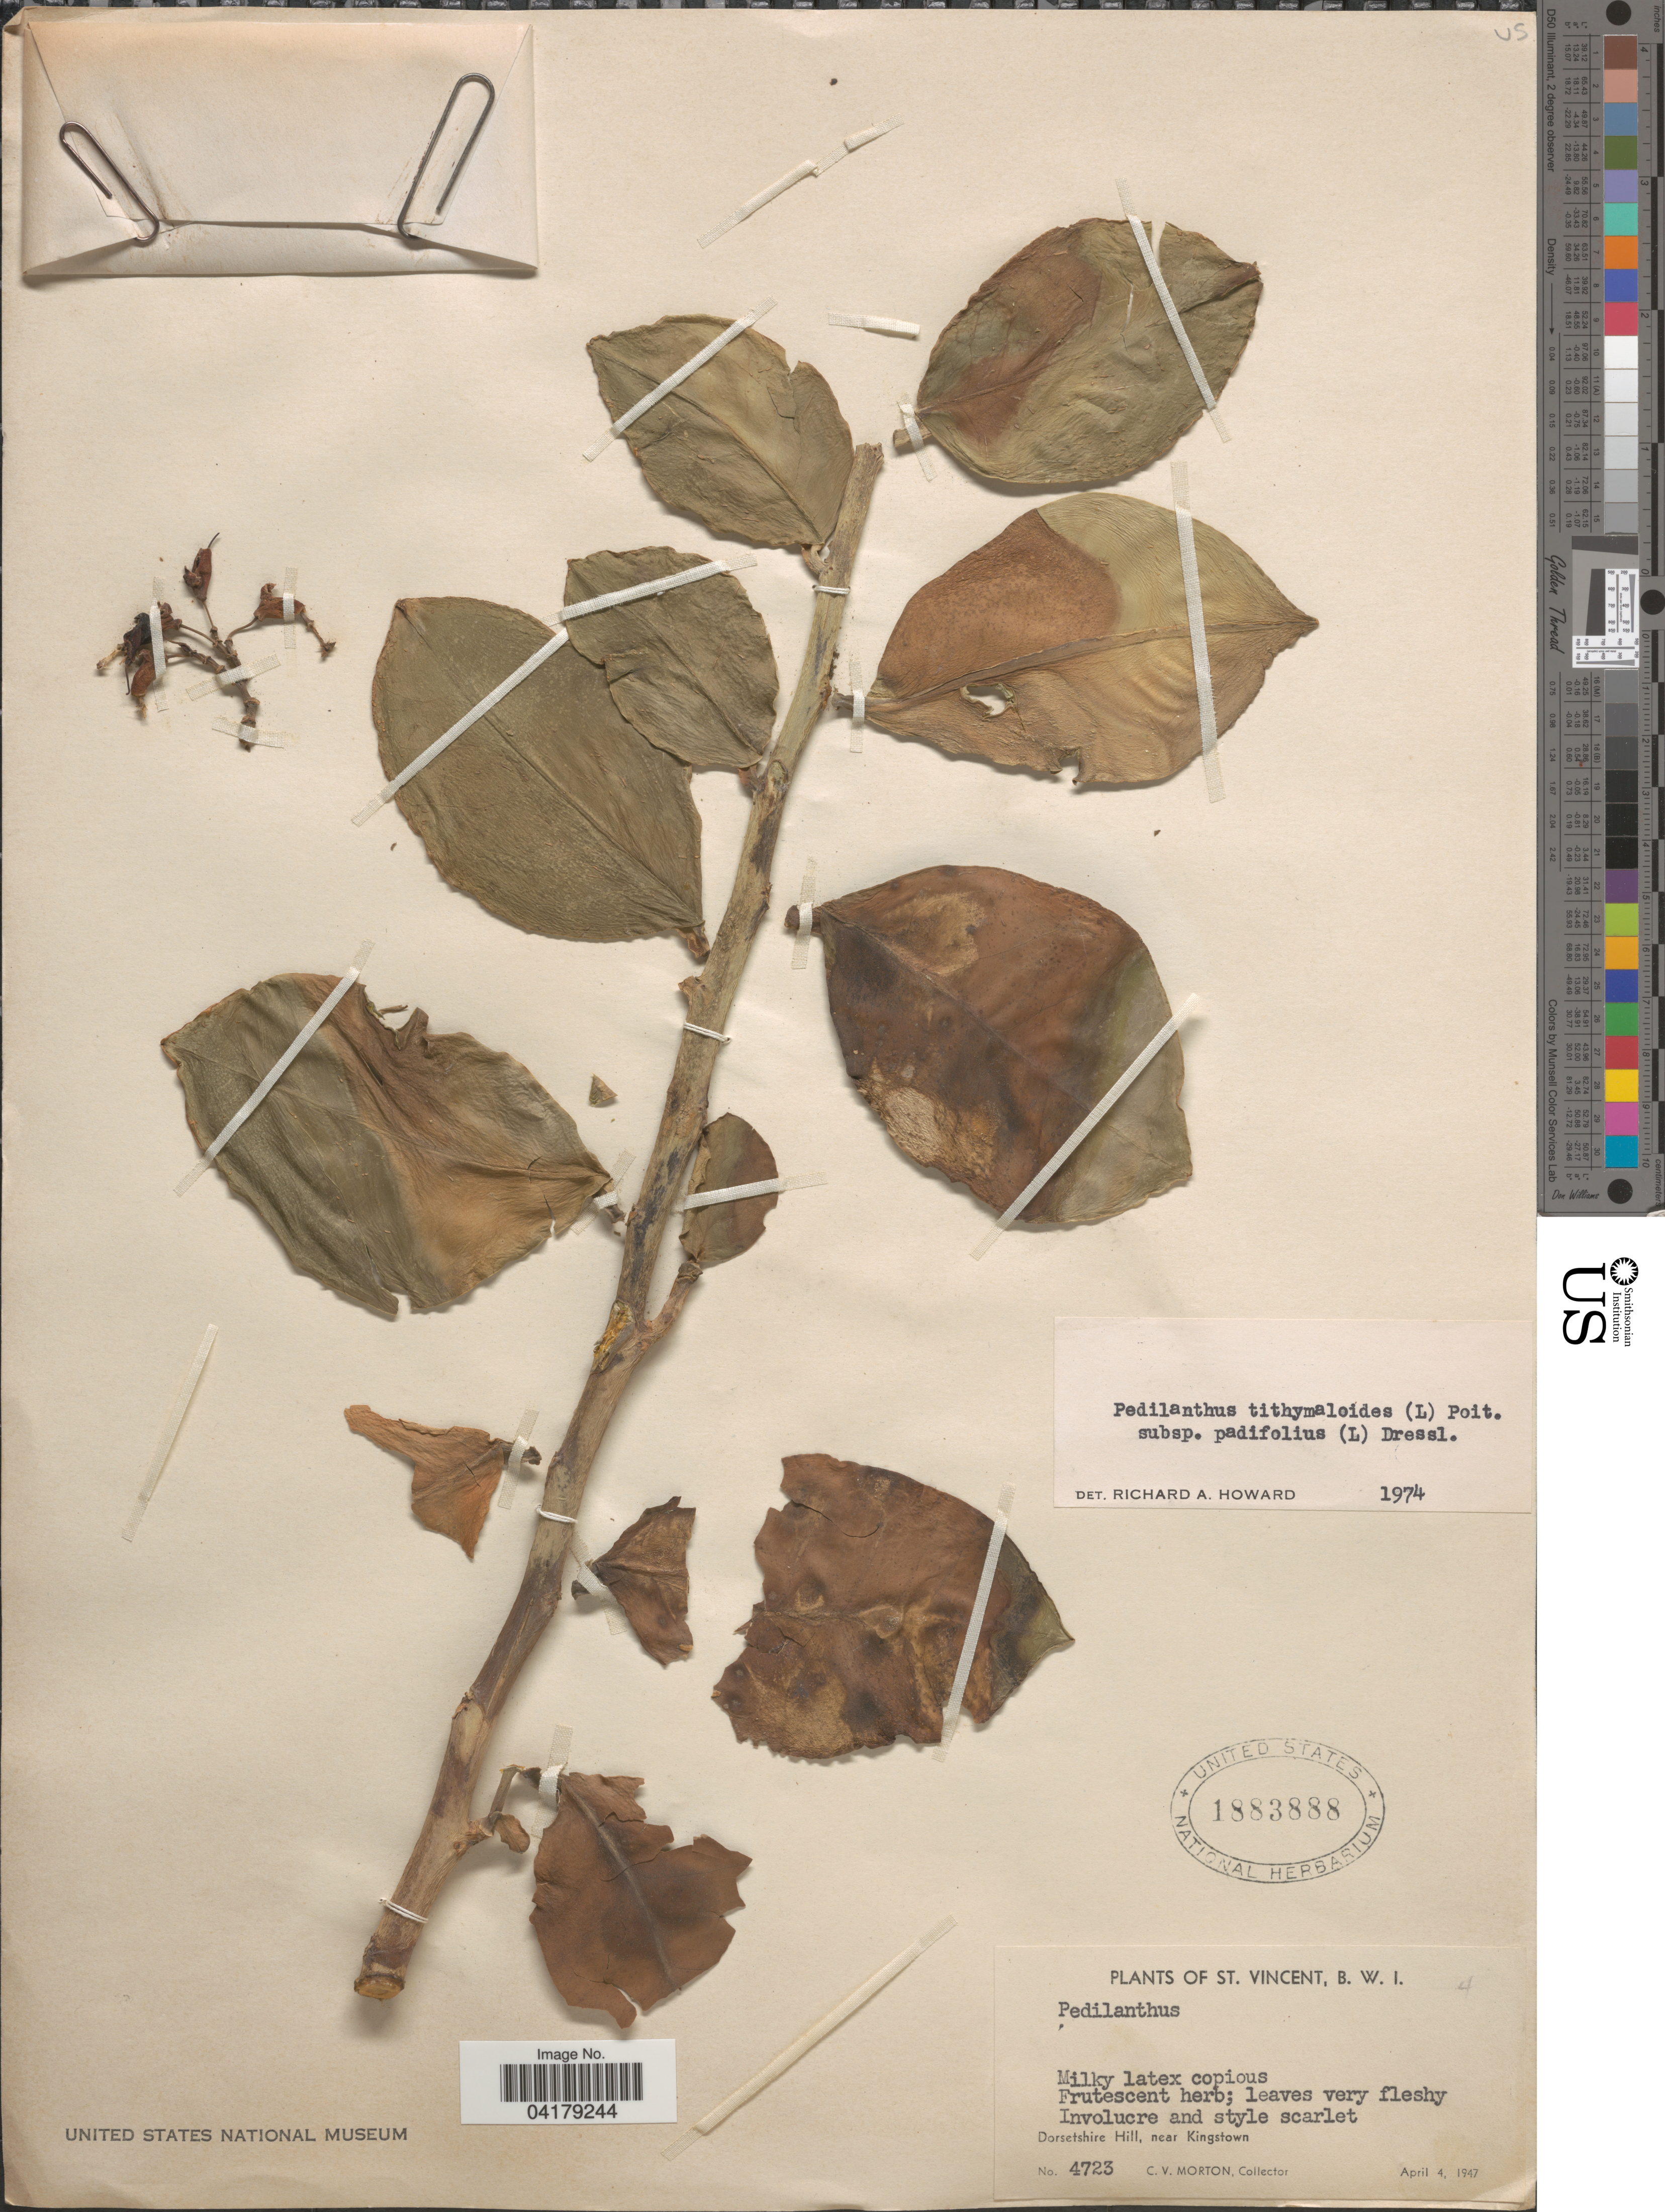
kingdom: Plantae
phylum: Tracheophyta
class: Magnoliopsida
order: Malpighiales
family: Euphorbiaceae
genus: Pedilanthus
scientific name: Pedilanthus tithymaloides subsp. padifolius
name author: (L.) Dressler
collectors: C. V. Morton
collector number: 4723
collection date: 1947-04-04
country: St. Vincent - Grenadines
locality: St. Vincent. Dorsetshire Hill, near Kingstown.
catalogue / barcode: US 1883888